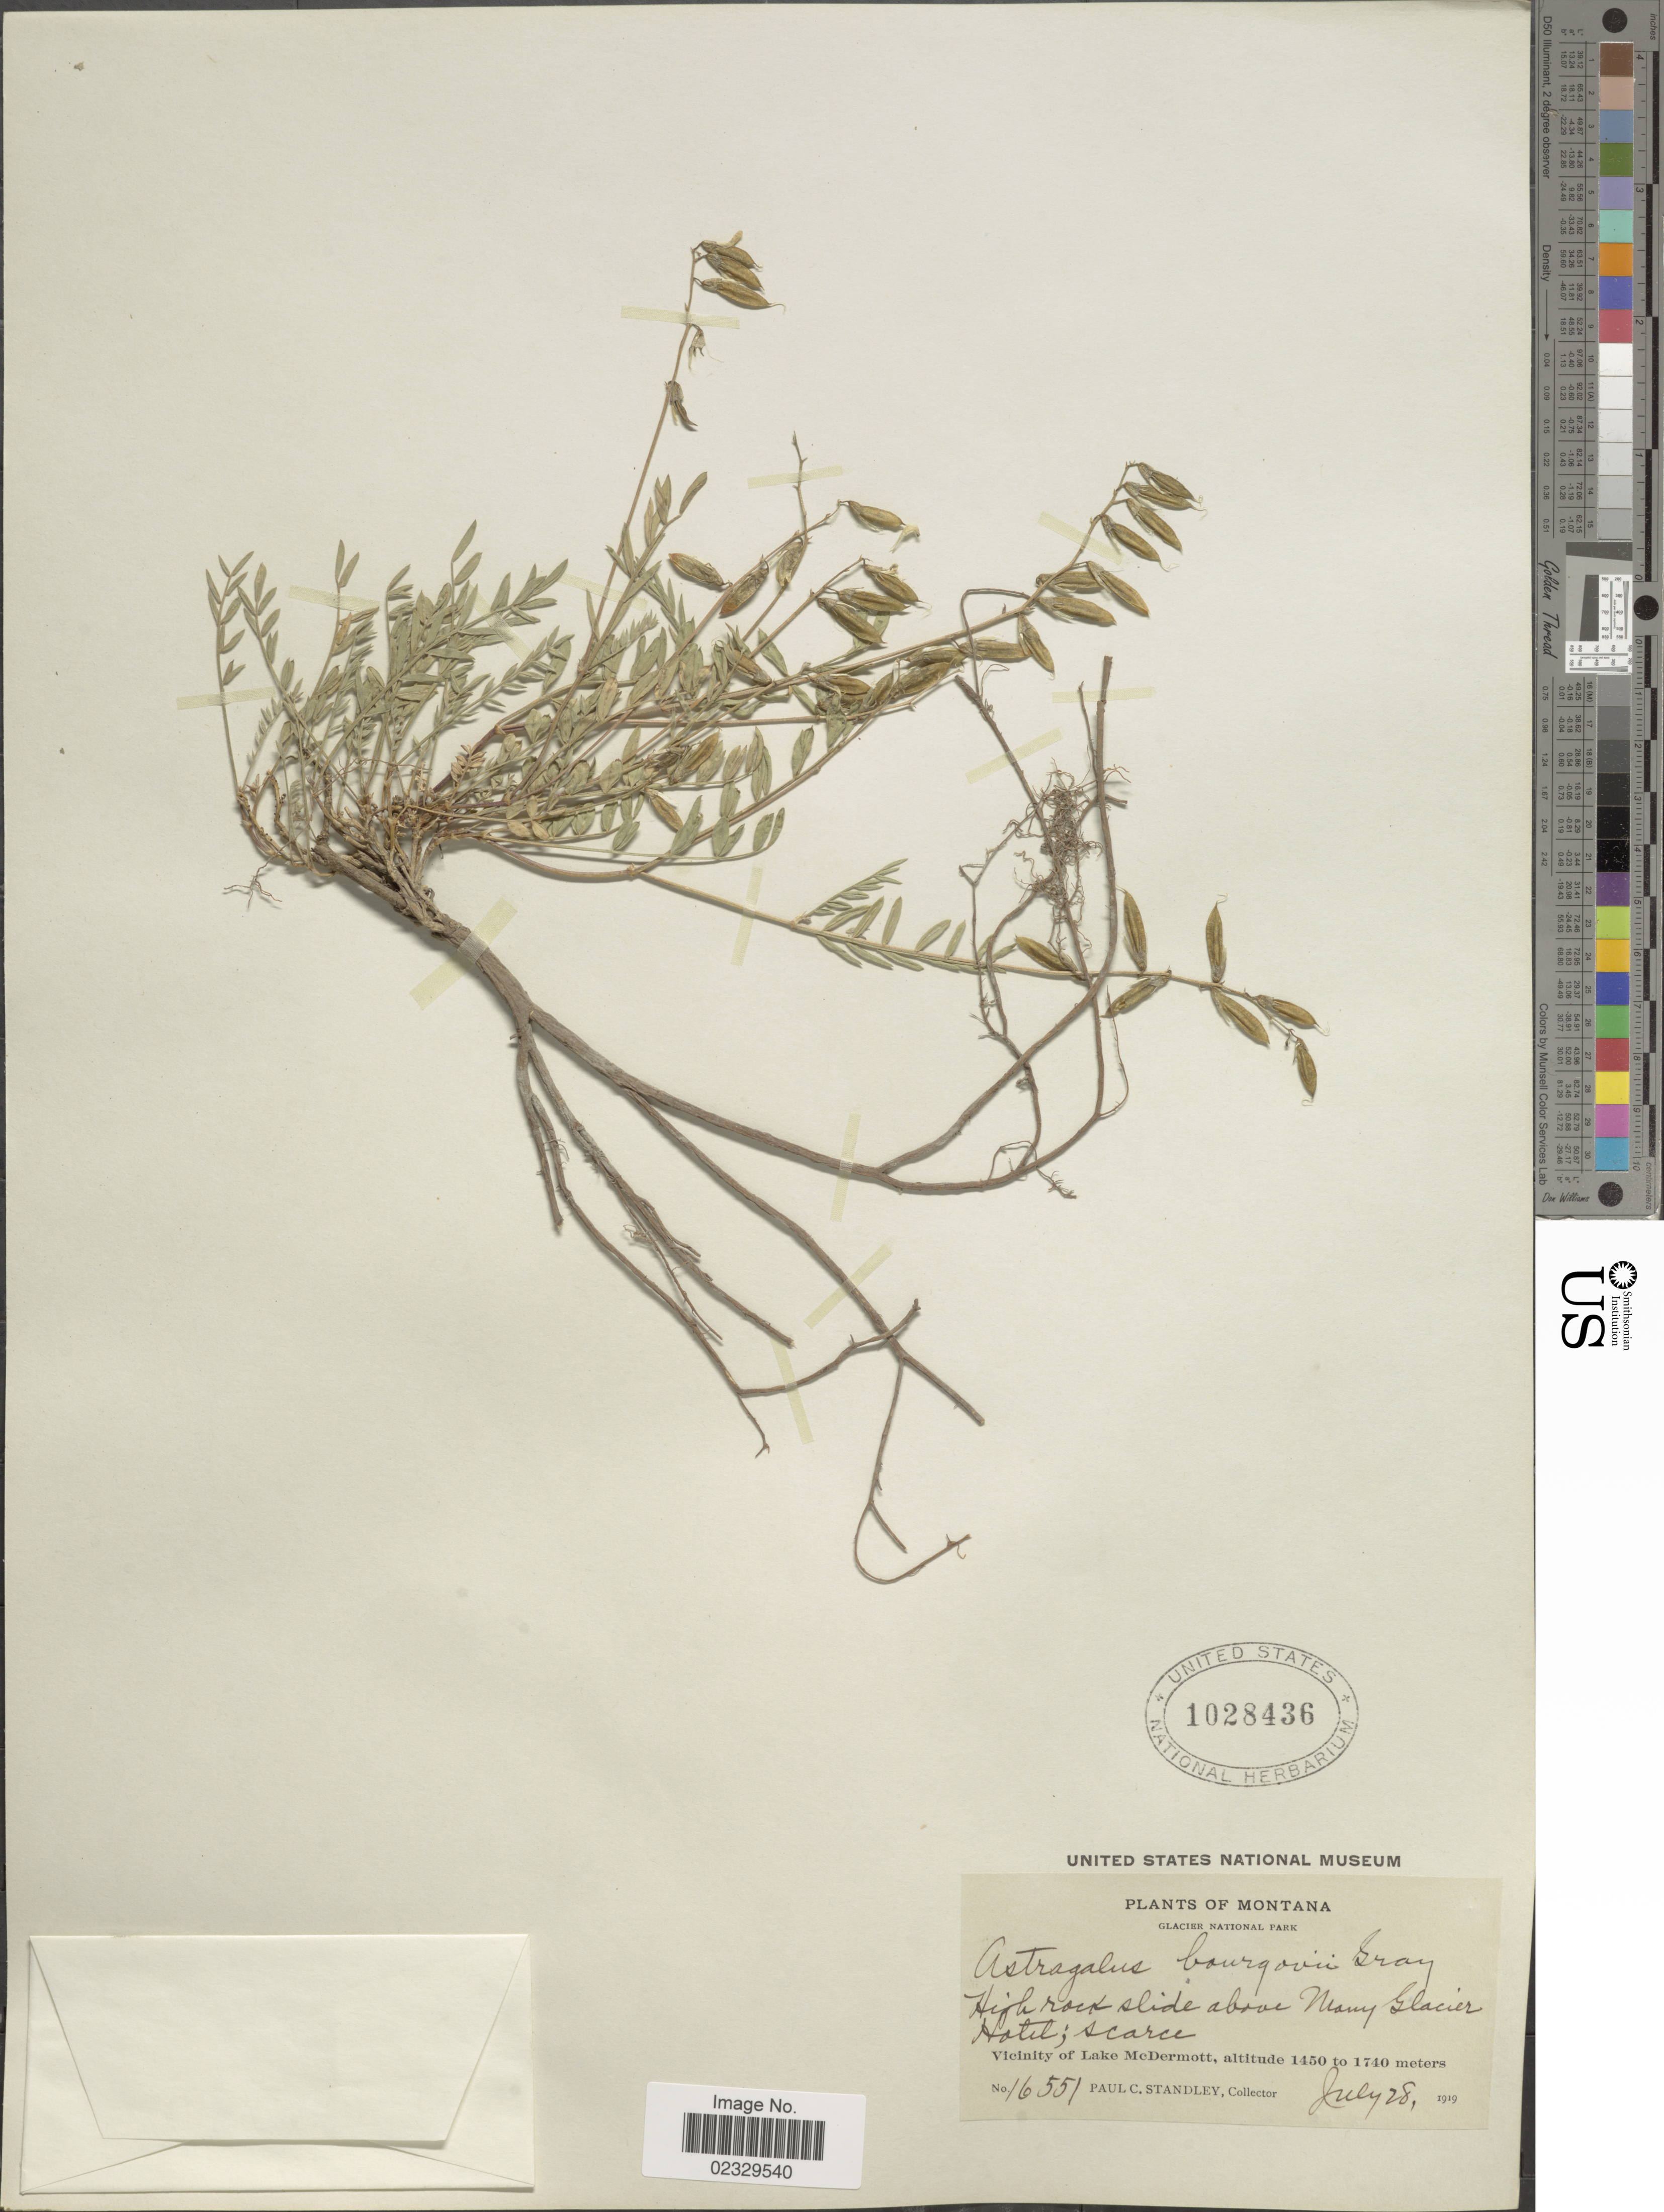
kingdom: Plantae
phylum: Tracheophyta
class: Magnoliopsida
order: Fabales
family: Fabaceae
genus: Astragalus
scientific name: Astragalus bourgovii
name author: A. Gray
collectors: P. C. Standley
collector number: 16551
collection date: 1919-07-28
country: United States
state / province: Montana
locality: Glacier National Park. Vicinity of Lake McDermott, above Many Glacier Hotel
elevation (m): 1450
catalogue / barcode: US 1028436